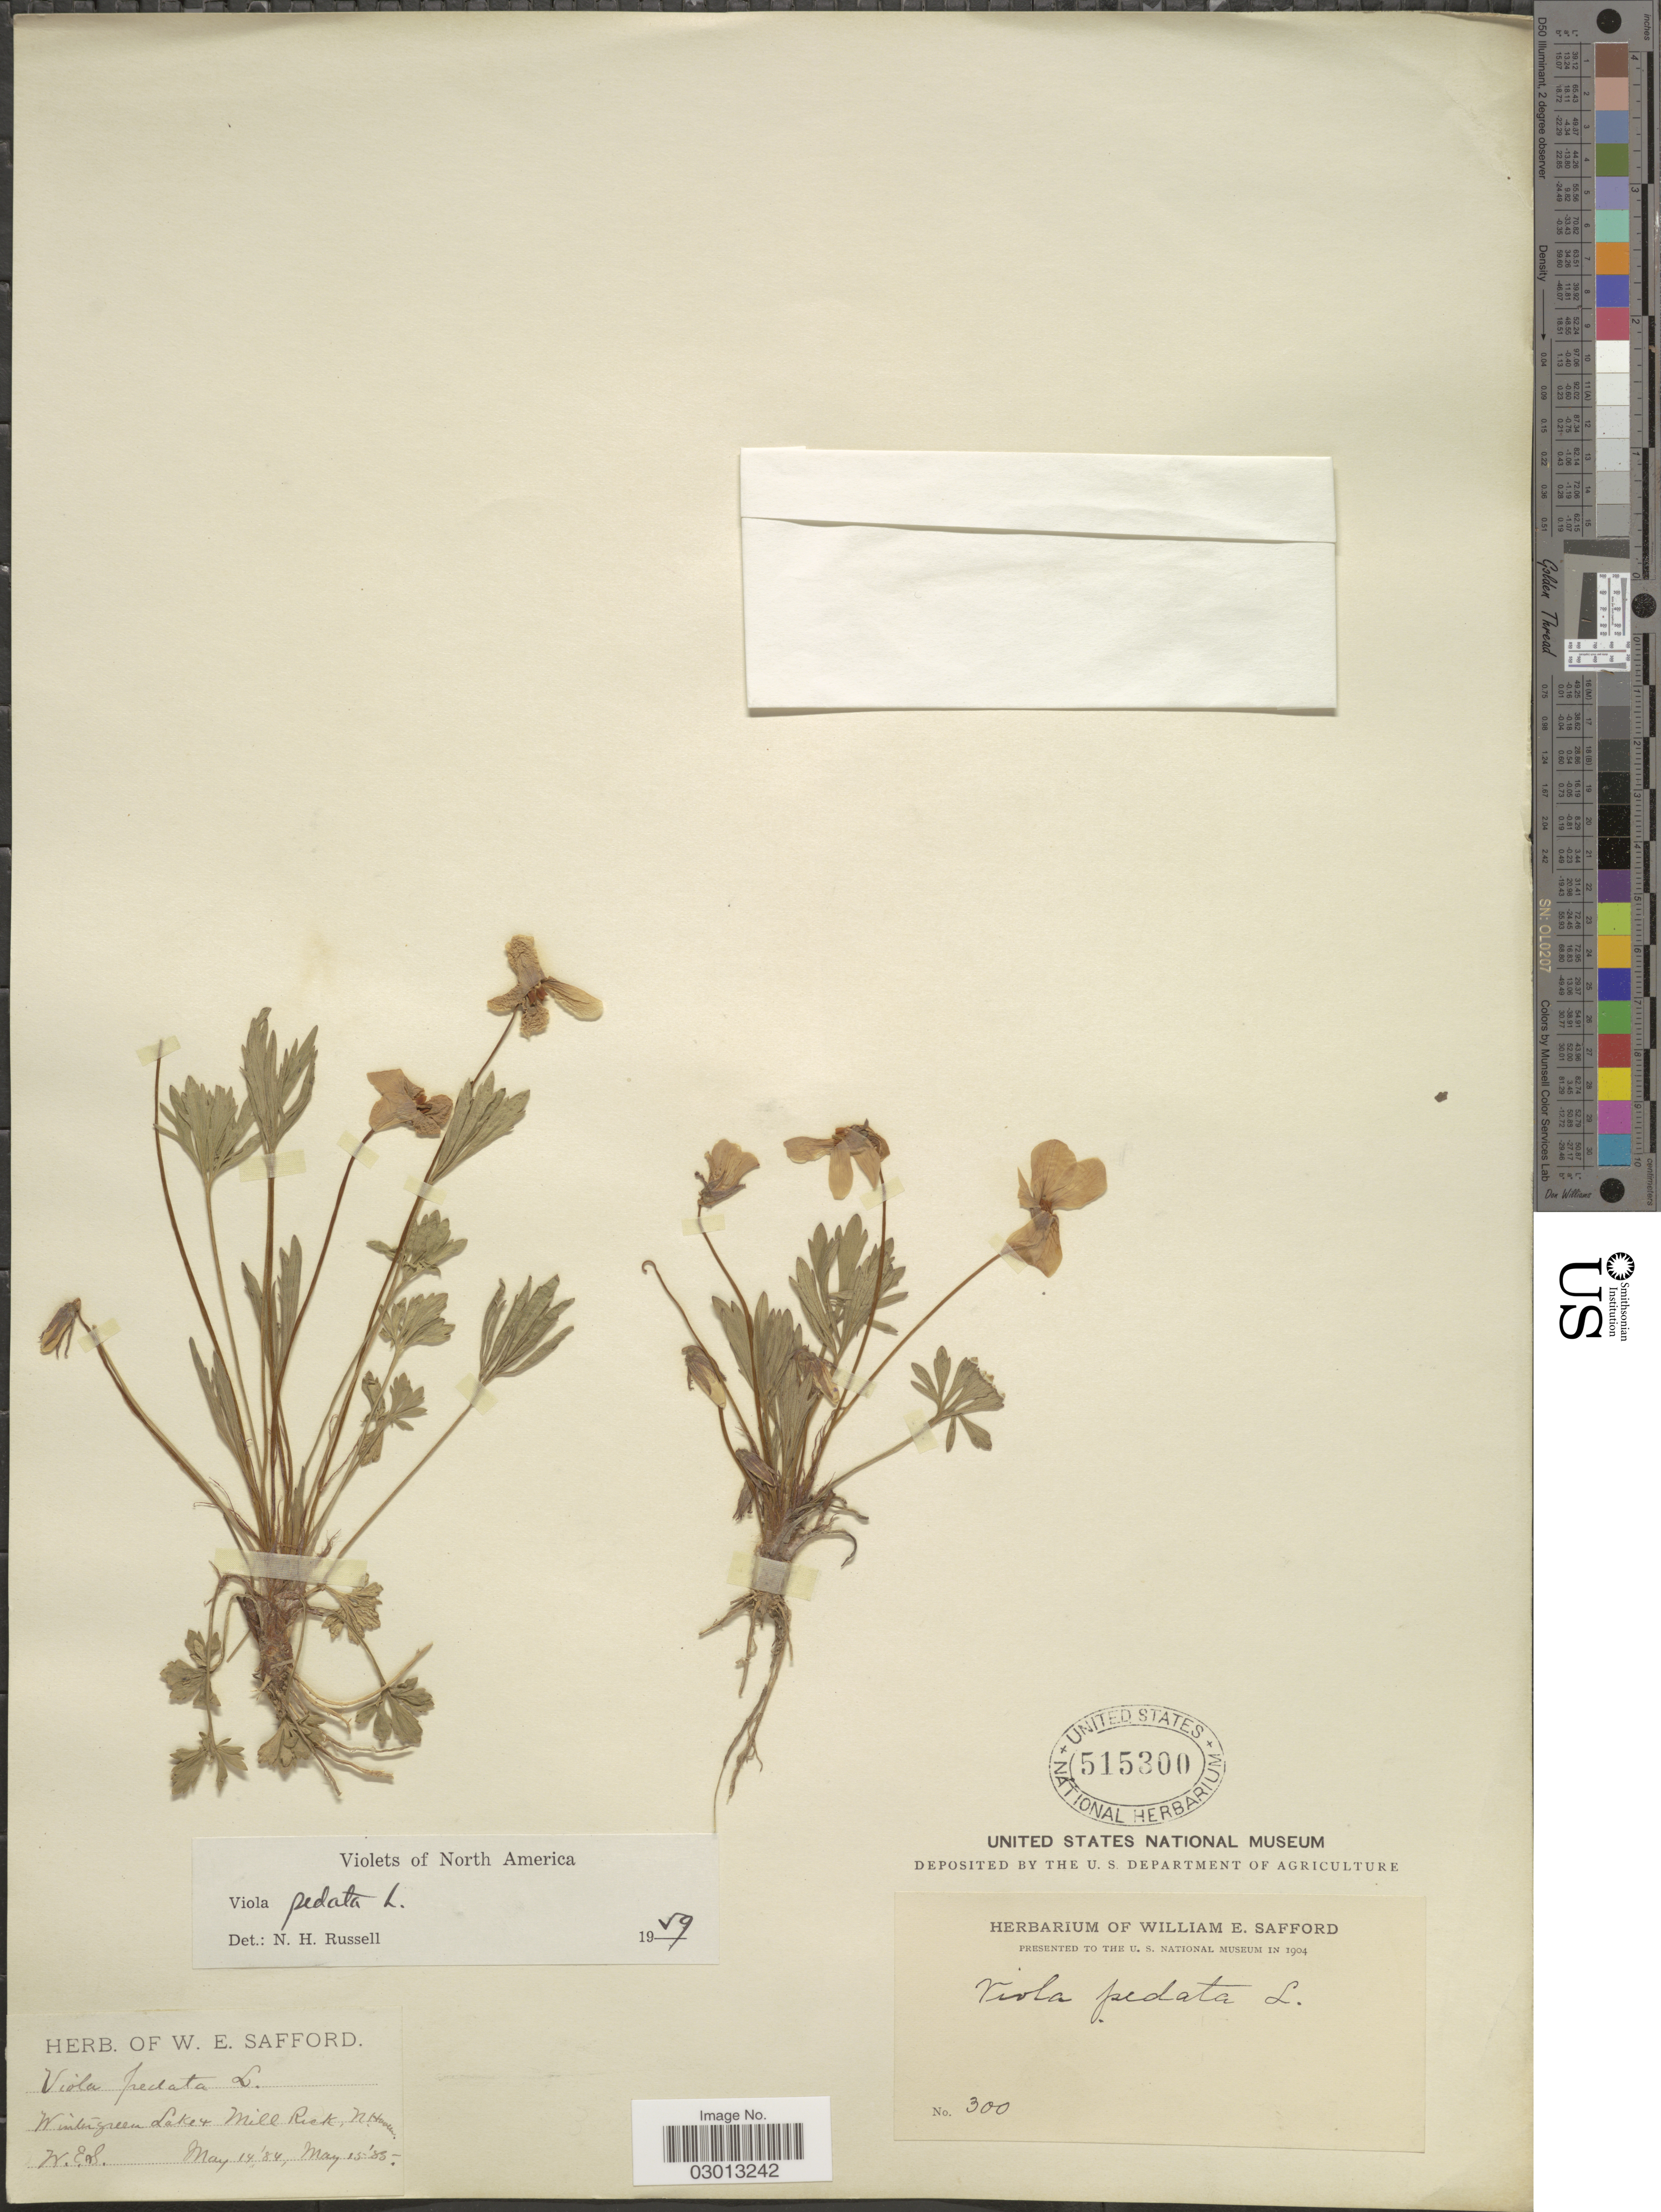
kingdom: Plantae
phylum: Tracheophyta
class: Magnoliopsida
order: Malpighiales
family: Violaceae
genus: Viola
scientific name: Viola pedata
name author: L.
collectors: W. E. Safford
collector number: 300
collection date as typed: Transcribed d/m/y: 14/5/84 to 15/5/85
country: United States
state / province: Connecticut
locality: Wintergreen Lake & Mill Rock, N. Haven.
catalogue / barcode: US 515300